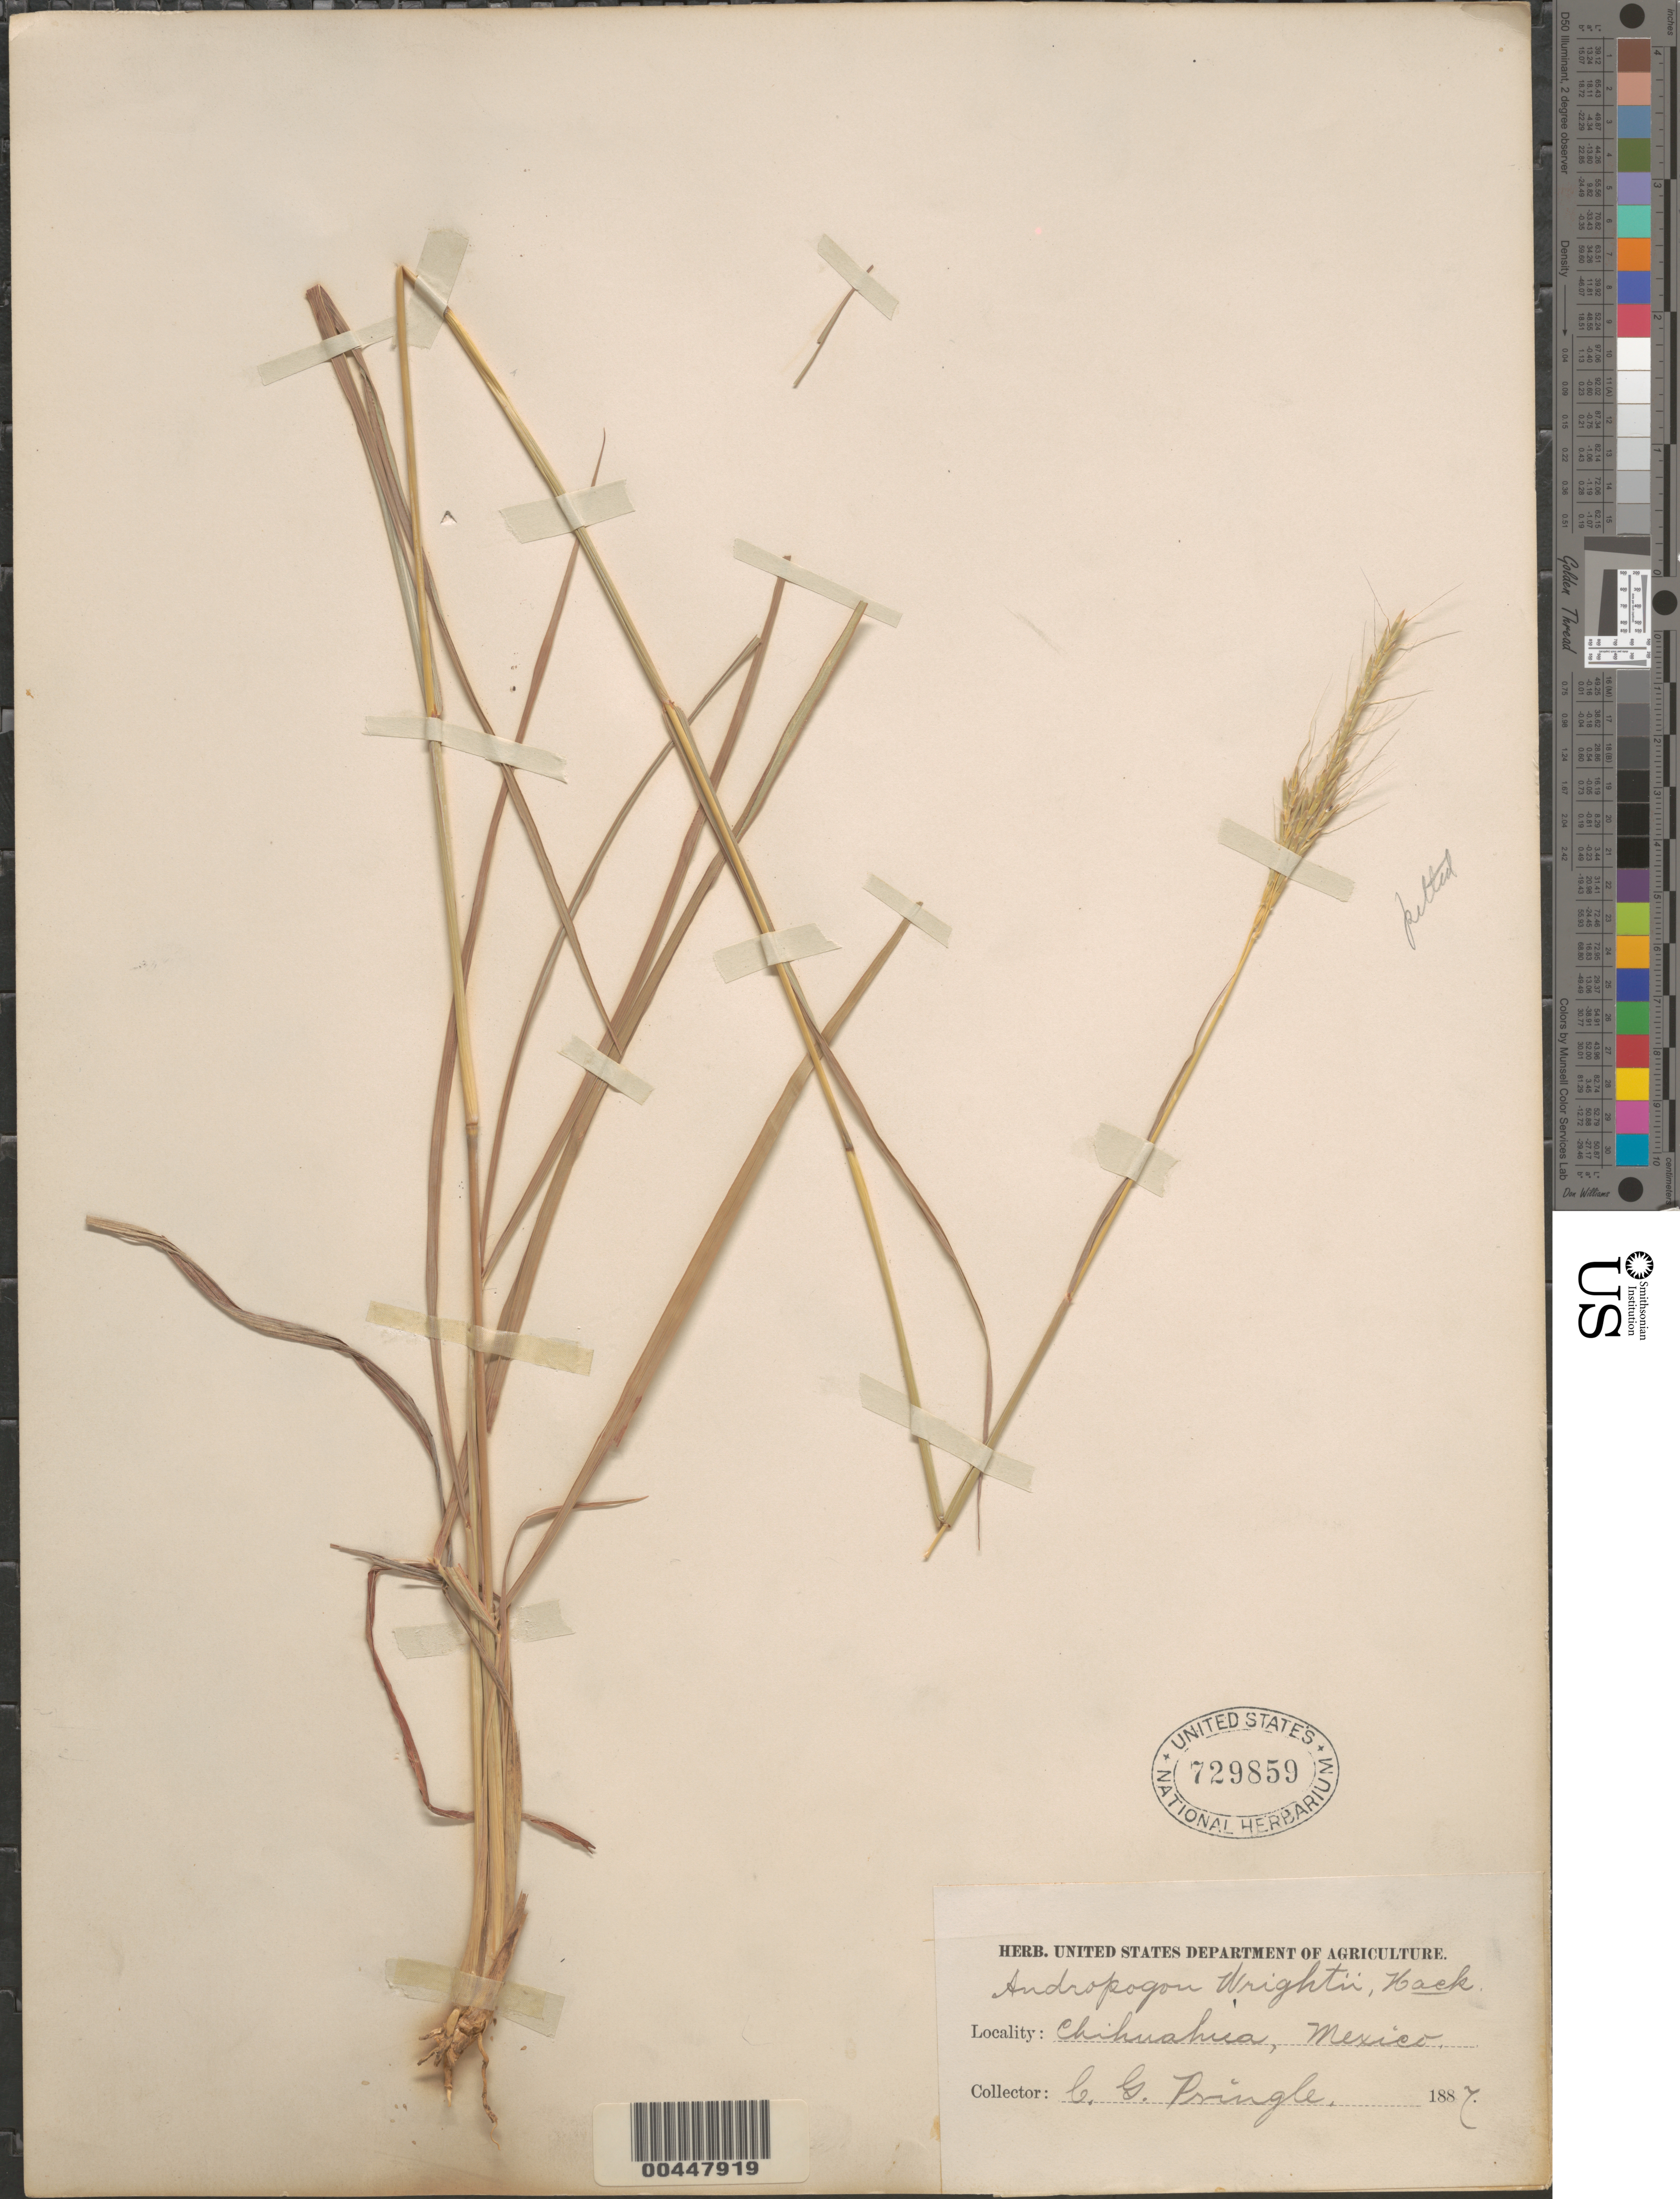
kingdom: Plantae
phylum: Tracheophyta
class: Liliopsida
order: Poales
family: Poaceae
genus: Andropogon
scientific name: Andropogon wrightii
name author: Hack.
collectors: C. G. Pringle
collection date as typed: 1887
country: Mexico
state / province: Chihuahua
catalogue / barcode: US 729859